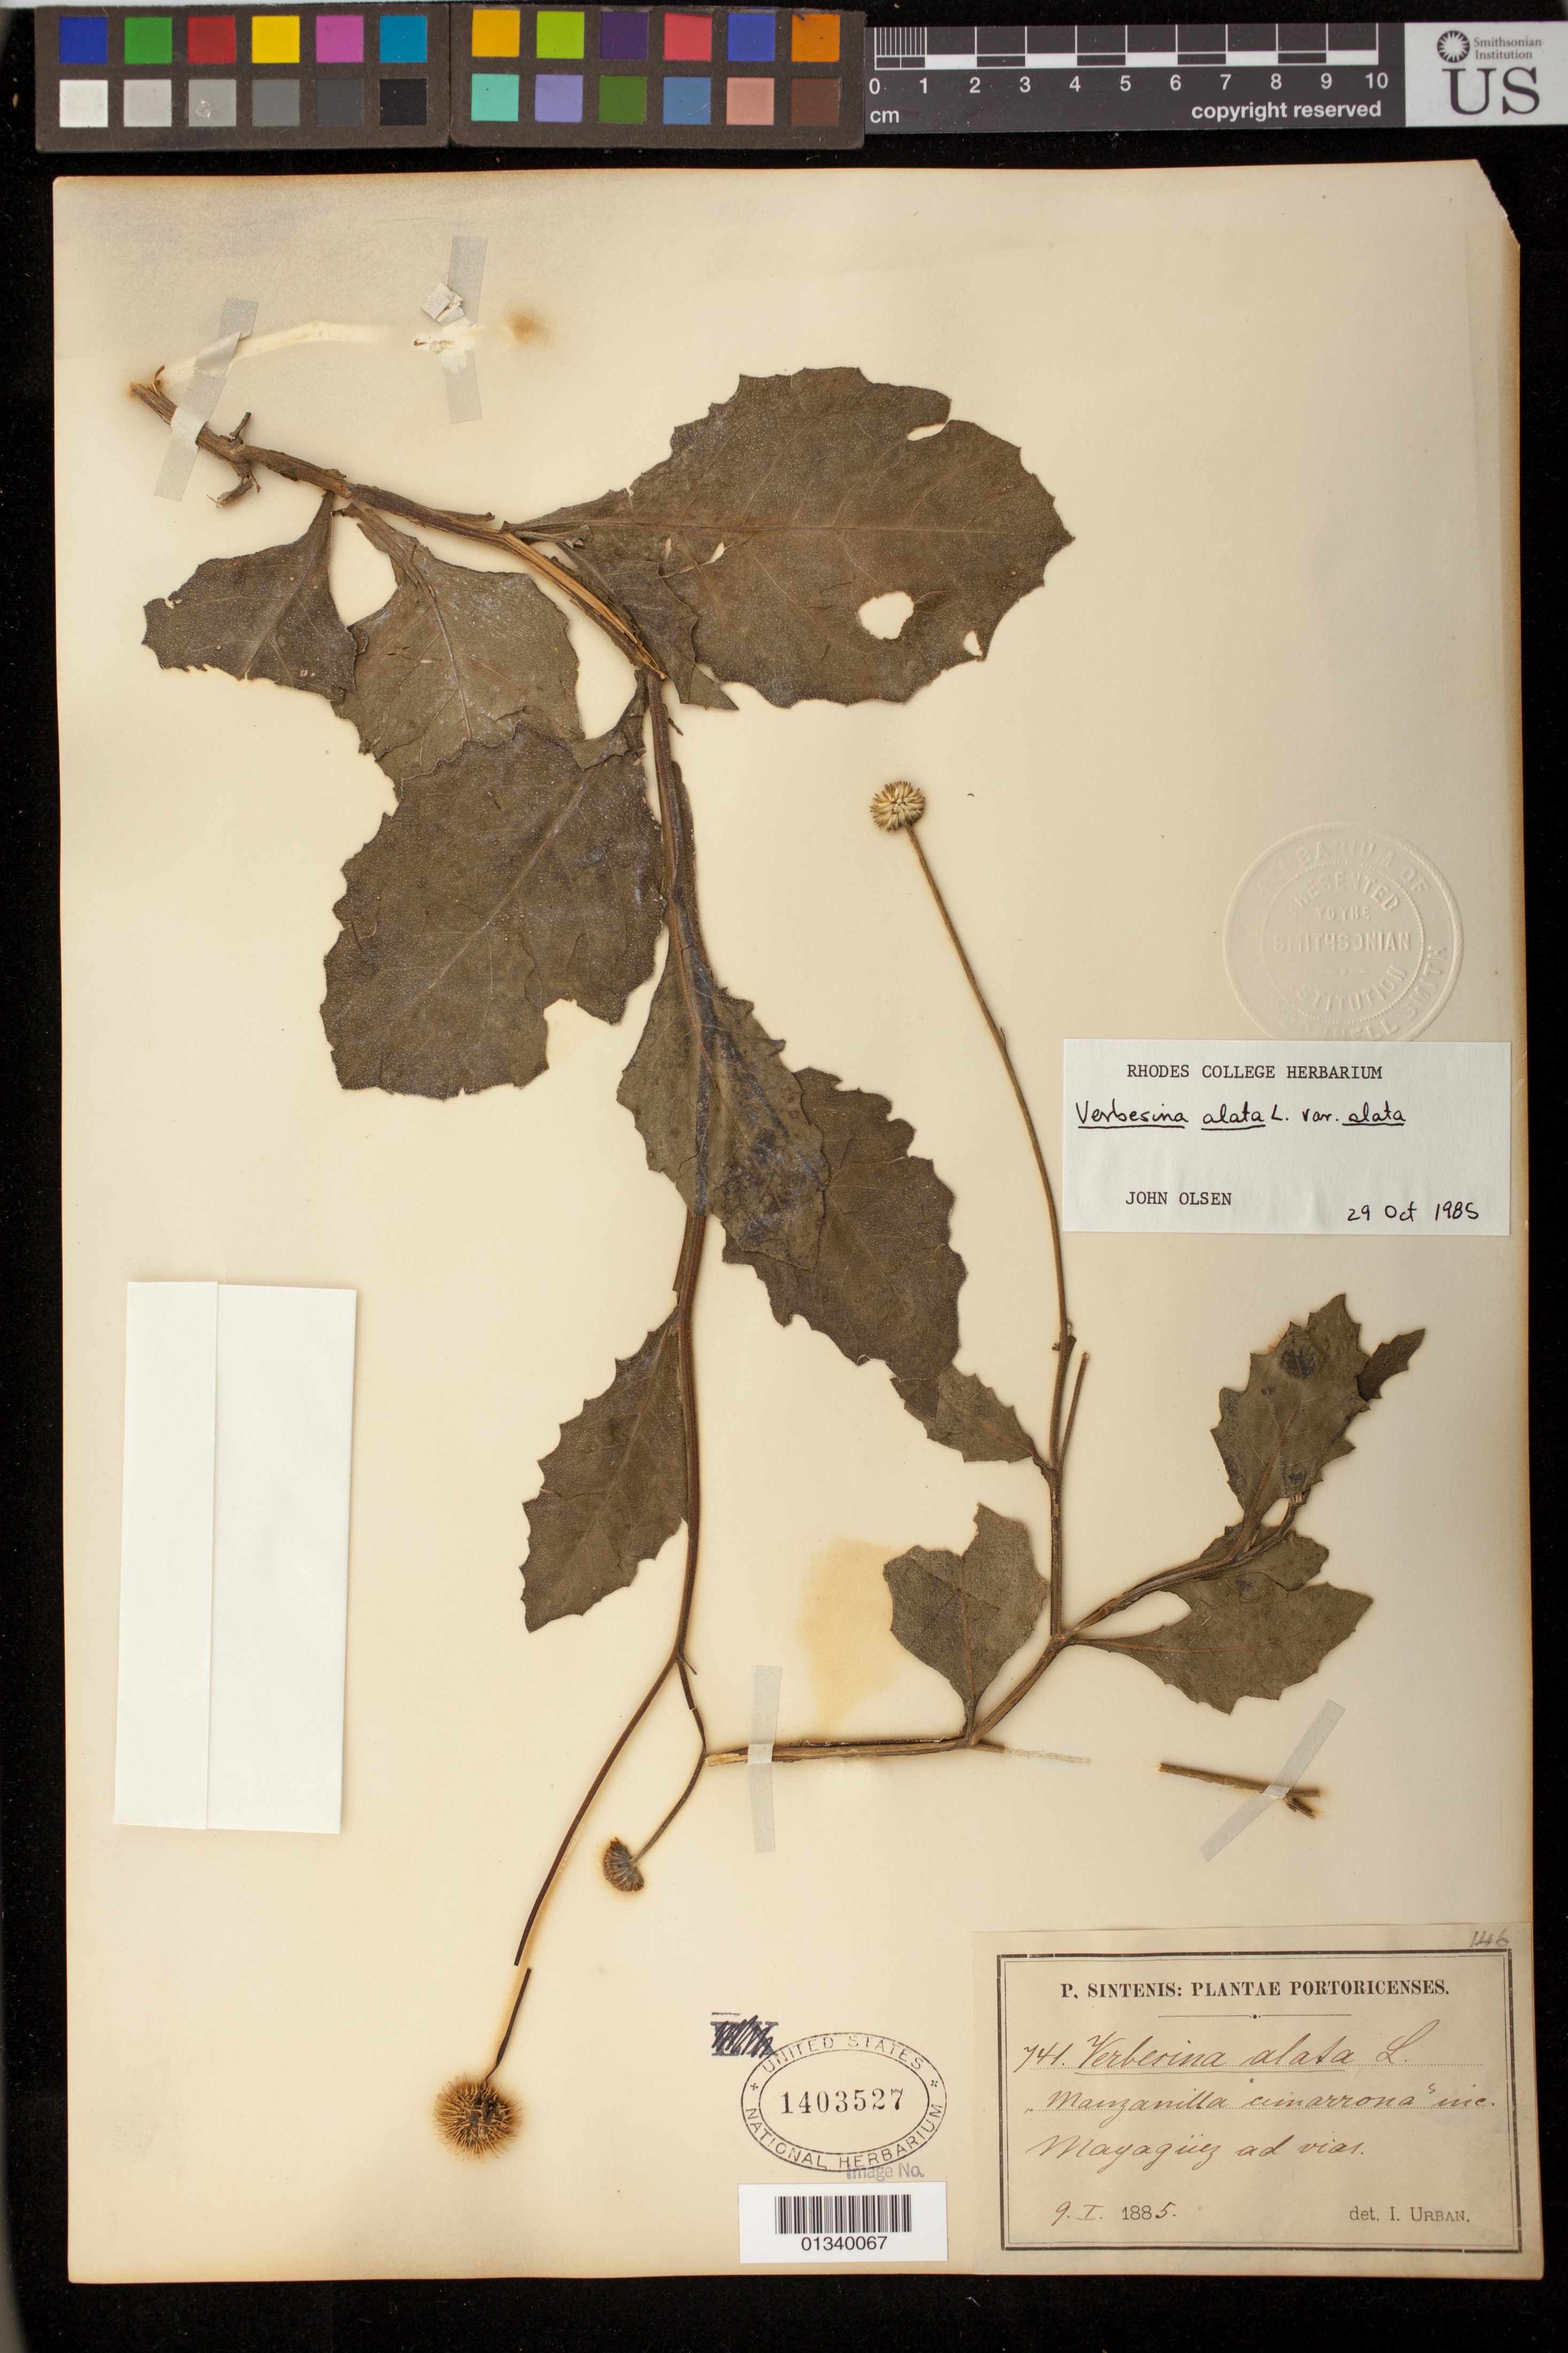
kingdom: Plantae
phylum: Tracheophyta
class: Magnoliopsida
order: Asterales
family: Asteraceae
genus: Verbesina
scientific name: Verbesina alata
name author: L.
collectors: P. Sintenis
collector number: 741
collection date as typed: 09 Jan 1885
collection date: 1885-01-09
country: Puerto Rico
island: Greater Antilles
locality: Mayaguez.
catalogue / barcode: US 1403527